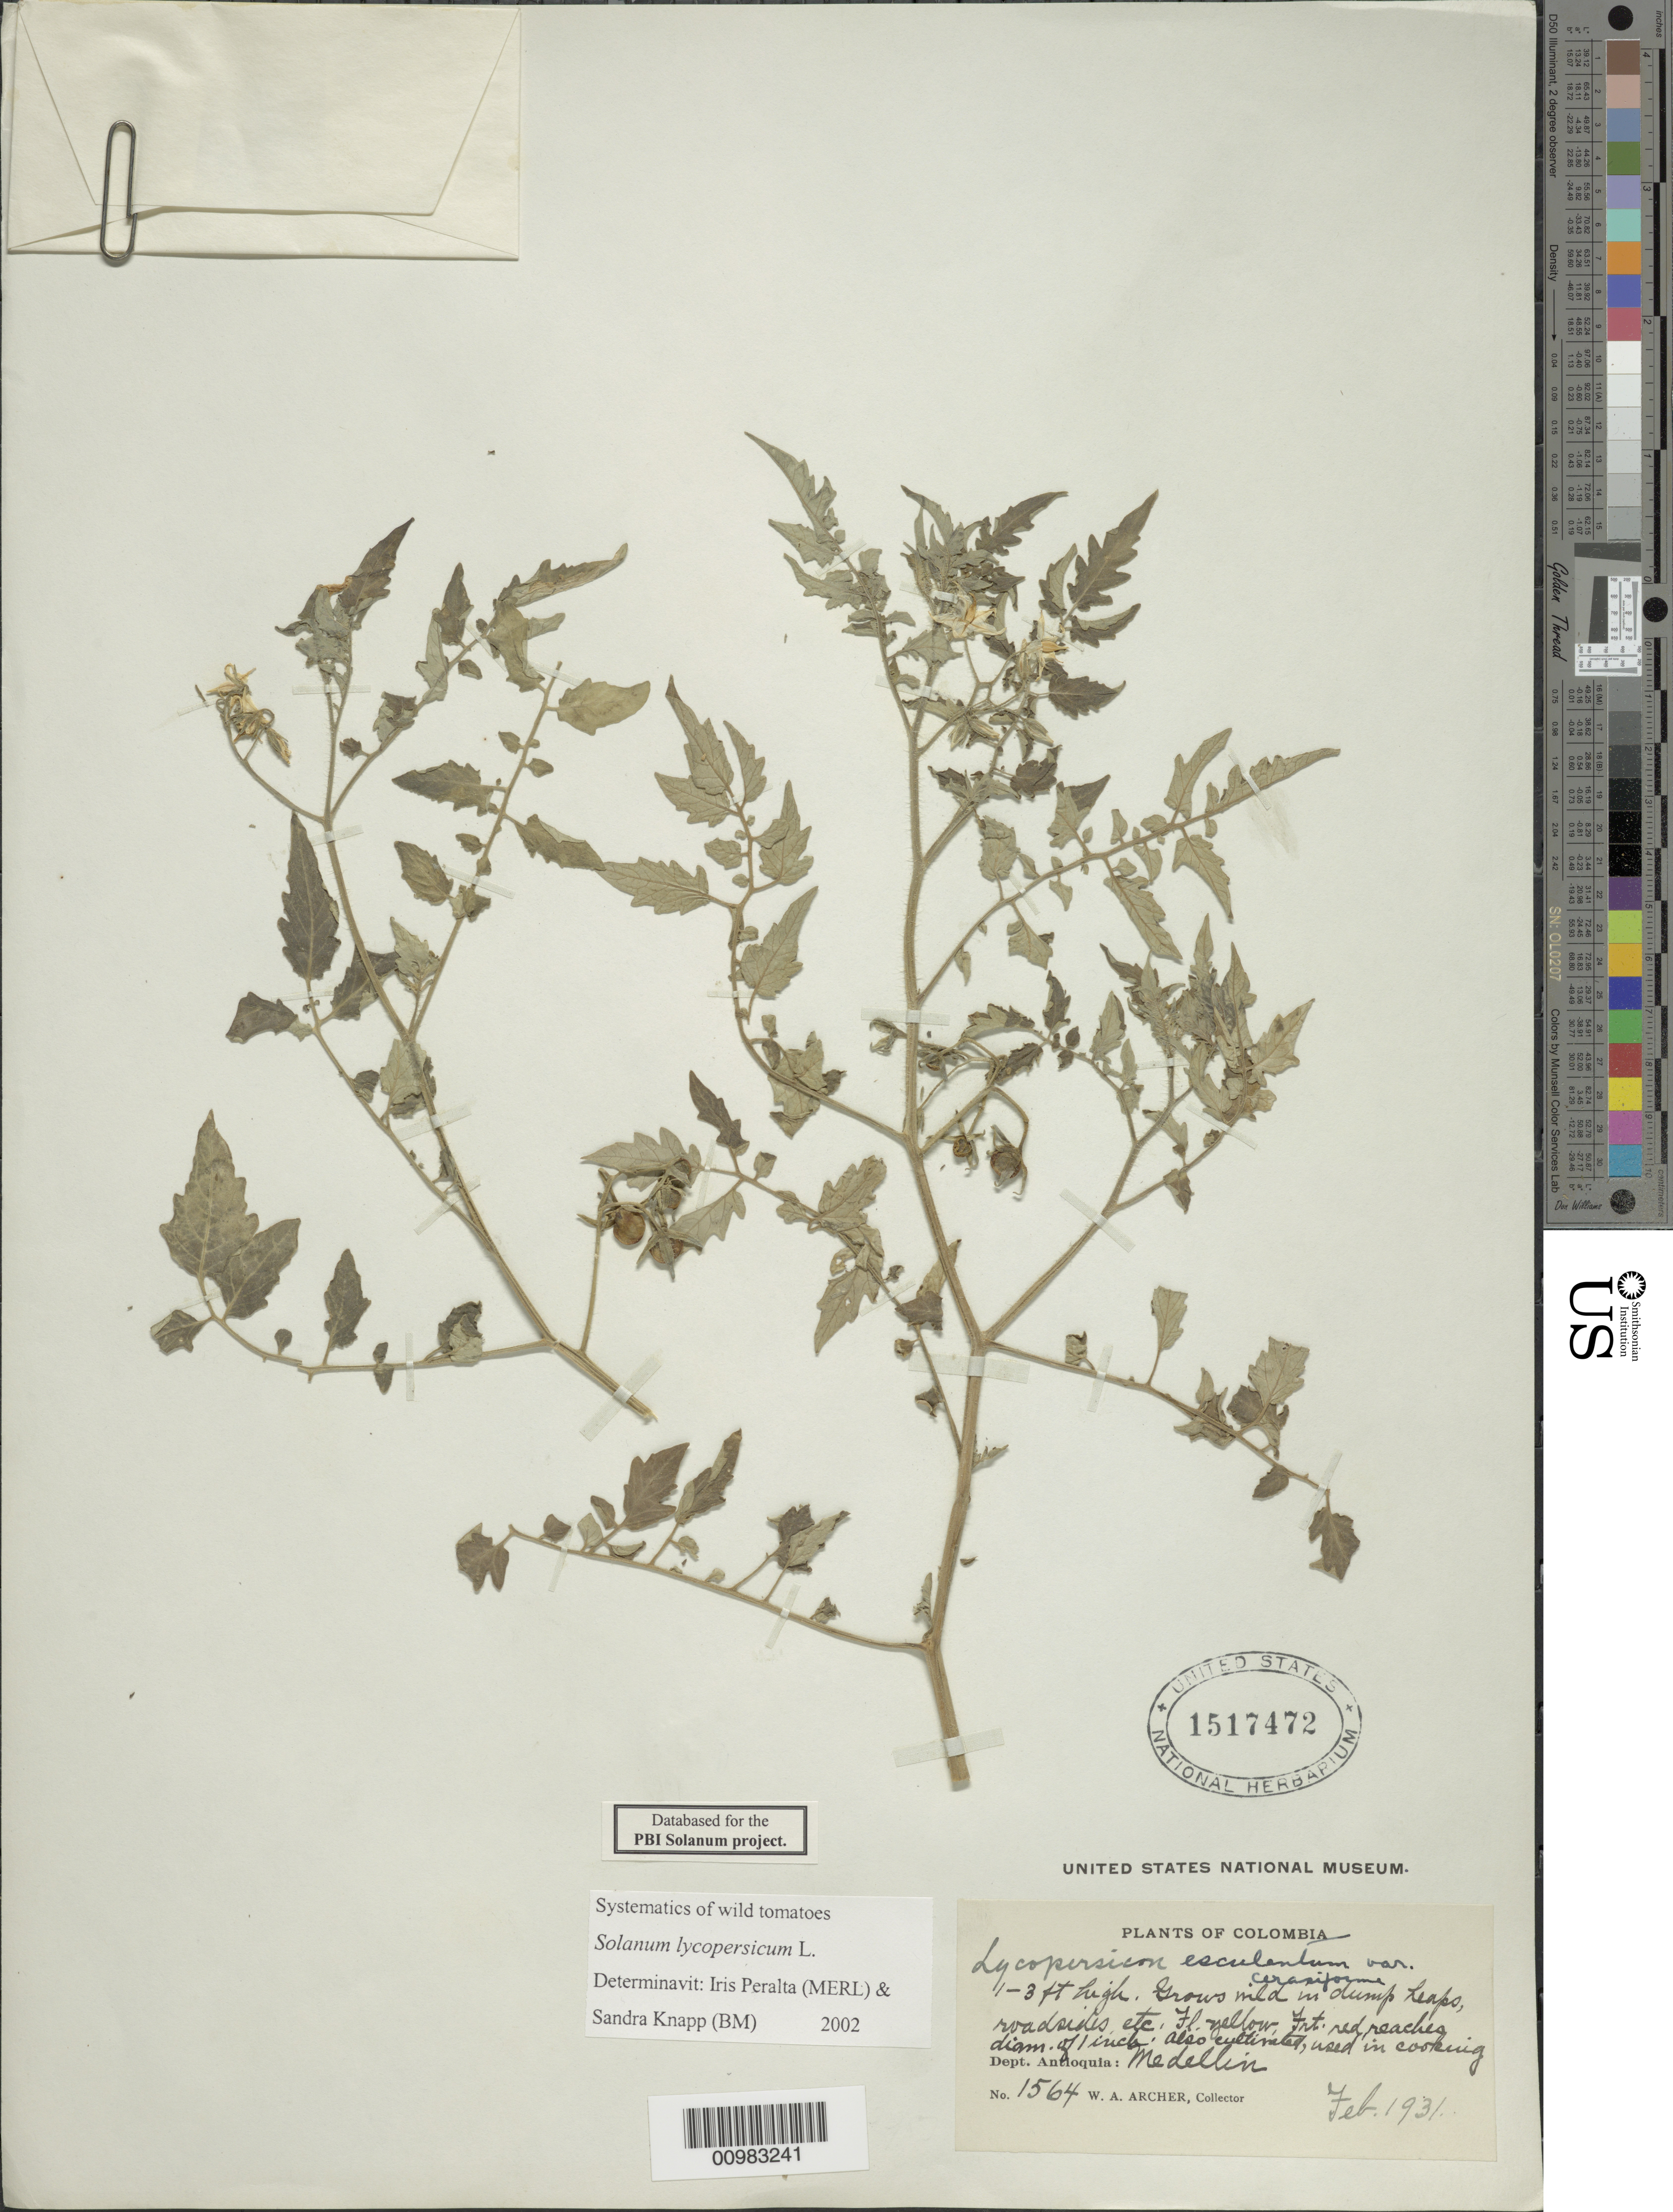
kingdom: Plantae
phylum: Tracheophyta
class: Magnoliopsida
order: Solanales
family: Solanaceae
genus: Solanum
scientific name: Solanum lycopersicum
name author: L.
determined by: Knapp, S. D.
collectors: A. W. Archer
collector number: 1564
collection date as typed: Feb 1931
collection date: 1931-02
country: Colombia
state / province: Antioquia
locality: Medellin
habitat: h: grows in dump heaps and roadsides etc.;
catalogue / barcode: US 1517472